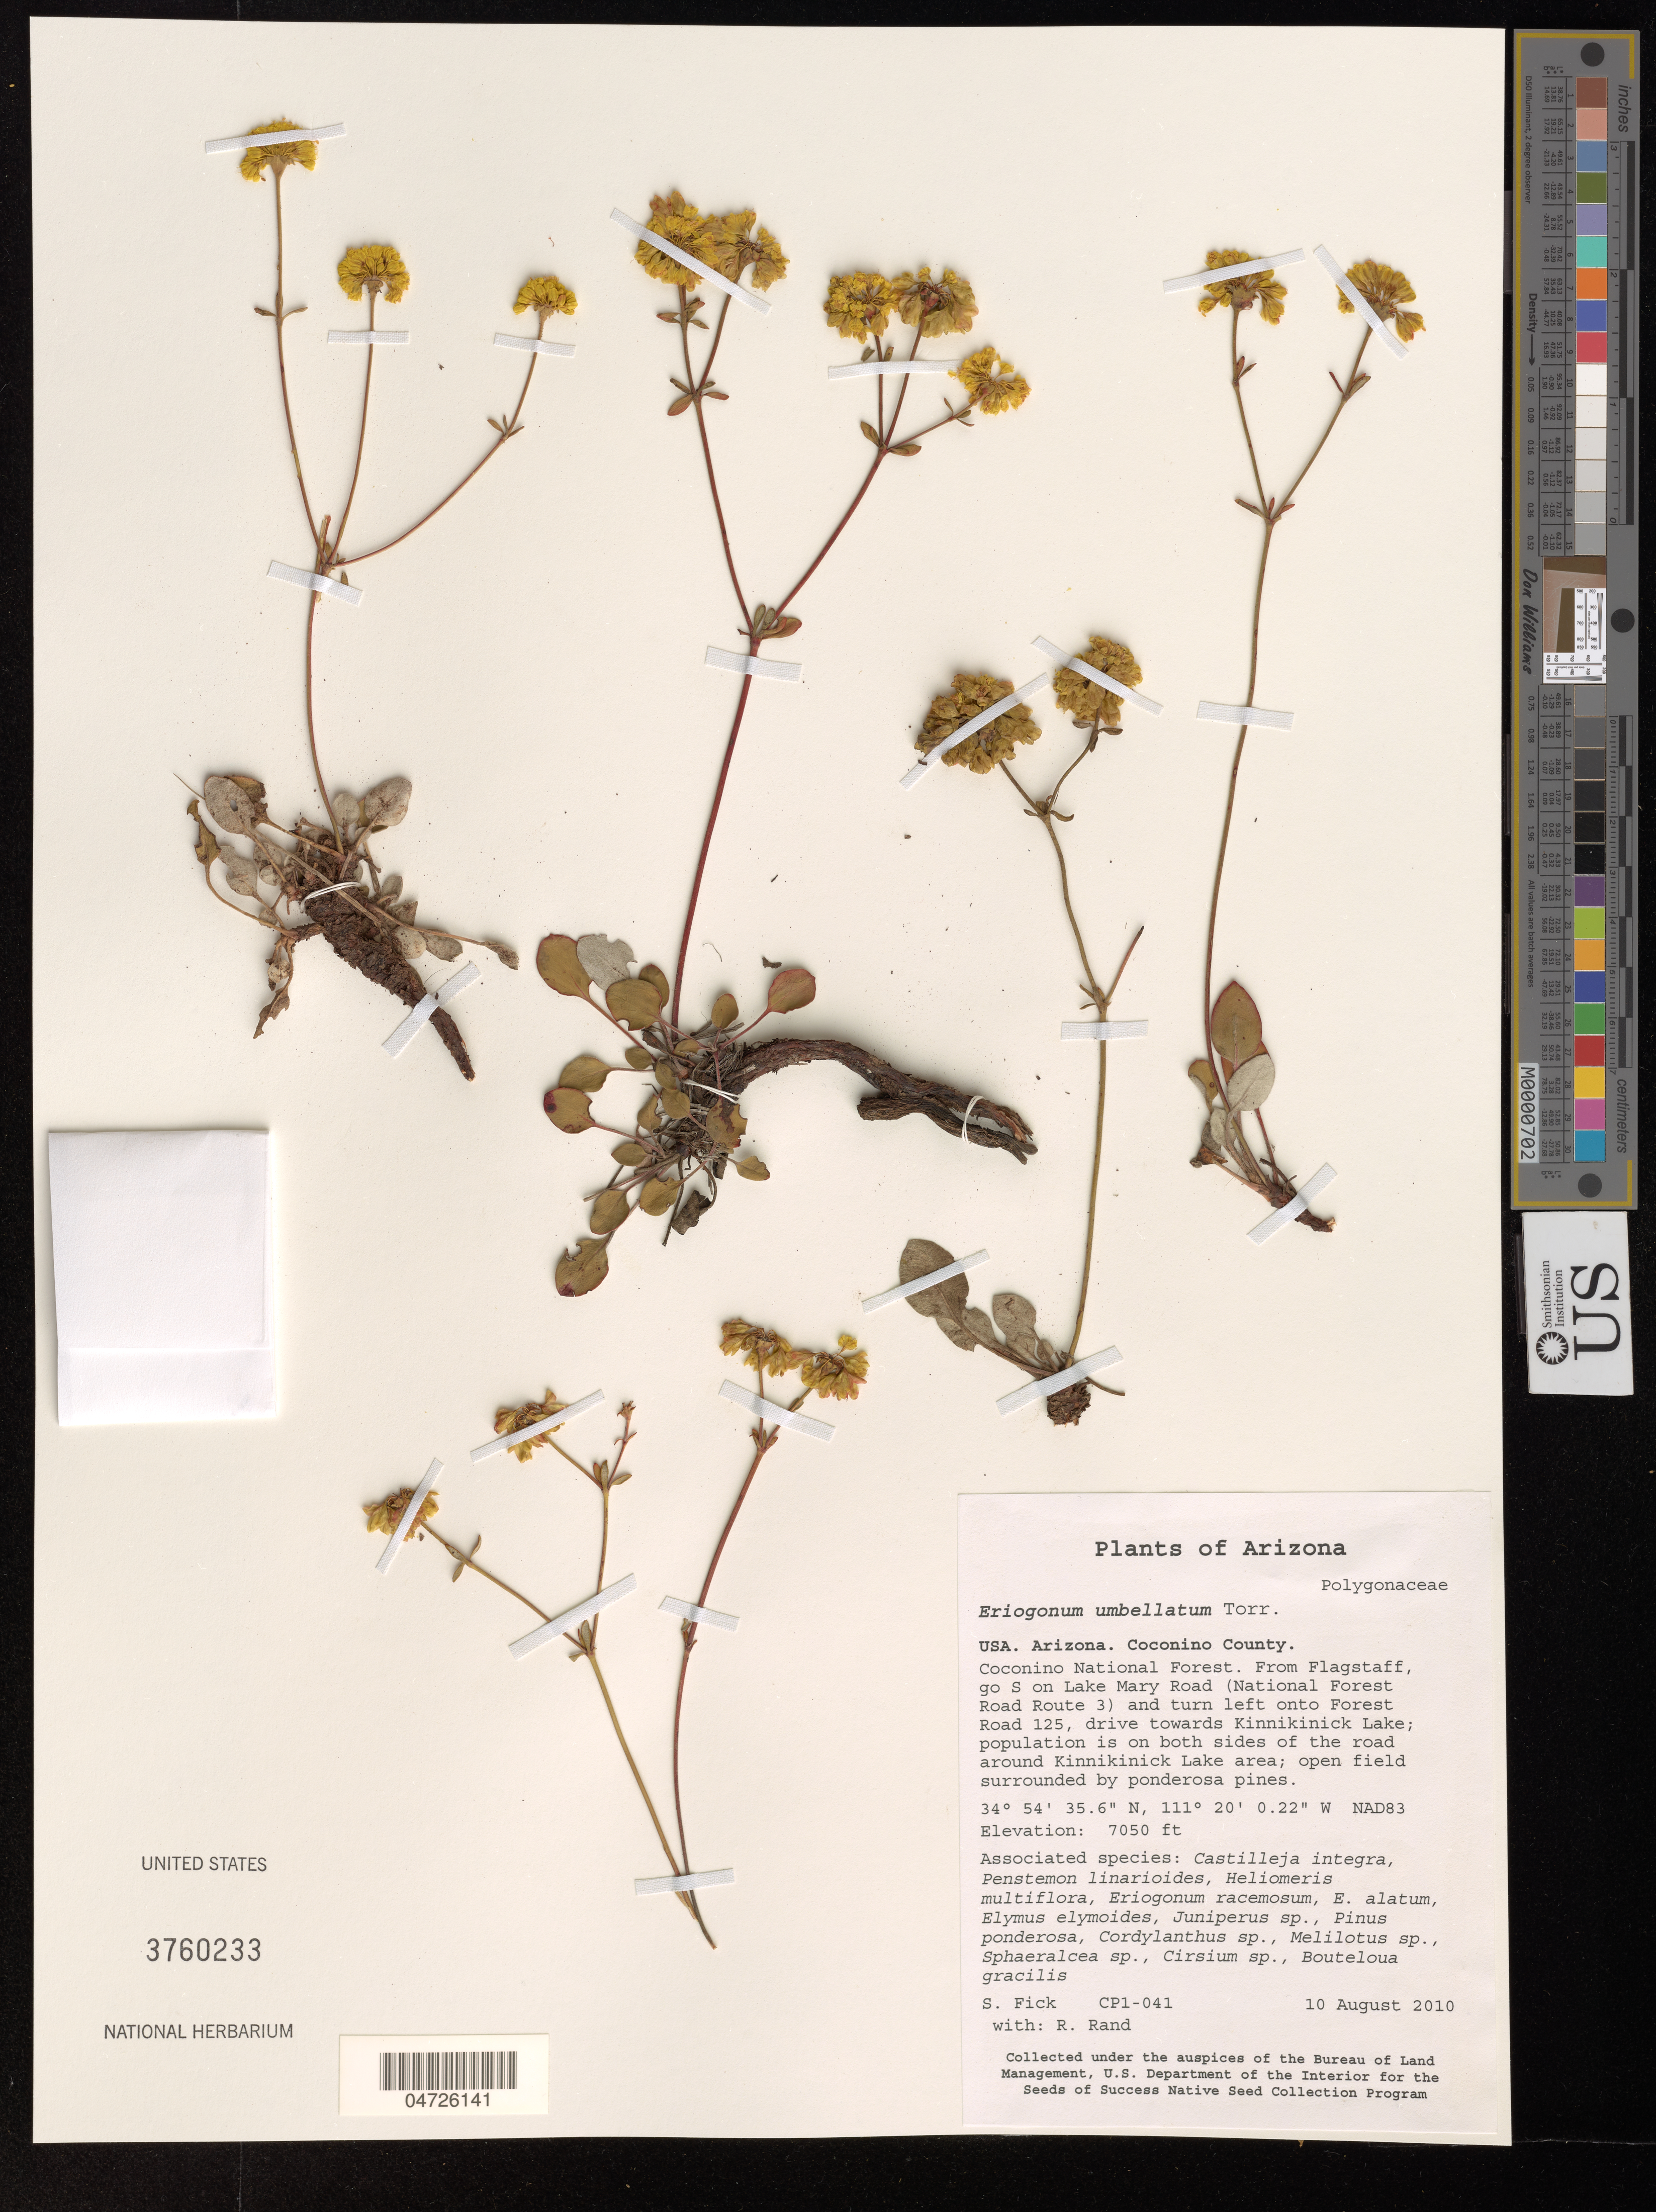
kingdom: Plantae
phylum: Tracheophyta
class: Magnoliopsida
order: Caryophyllales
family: Polygonaceae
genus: Eriogonum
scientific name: Eriogonum umbellatum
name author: Torr.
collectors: S. Fick & R. Rand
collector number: CP1-041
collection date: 2010-08-10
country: United States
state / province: Arizona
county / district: Coconino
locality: Coconino County. Coconino National Forest. From Flagstaff, go S on Lake Mary Road (National Forest Road Route 3) and turn left onto Forest Road 125, drive towards Kinnikinick Lake; population is on both sides of the road around Kinnikinick Lake area. NAD83.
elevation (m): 2149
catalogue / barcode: US 3760233